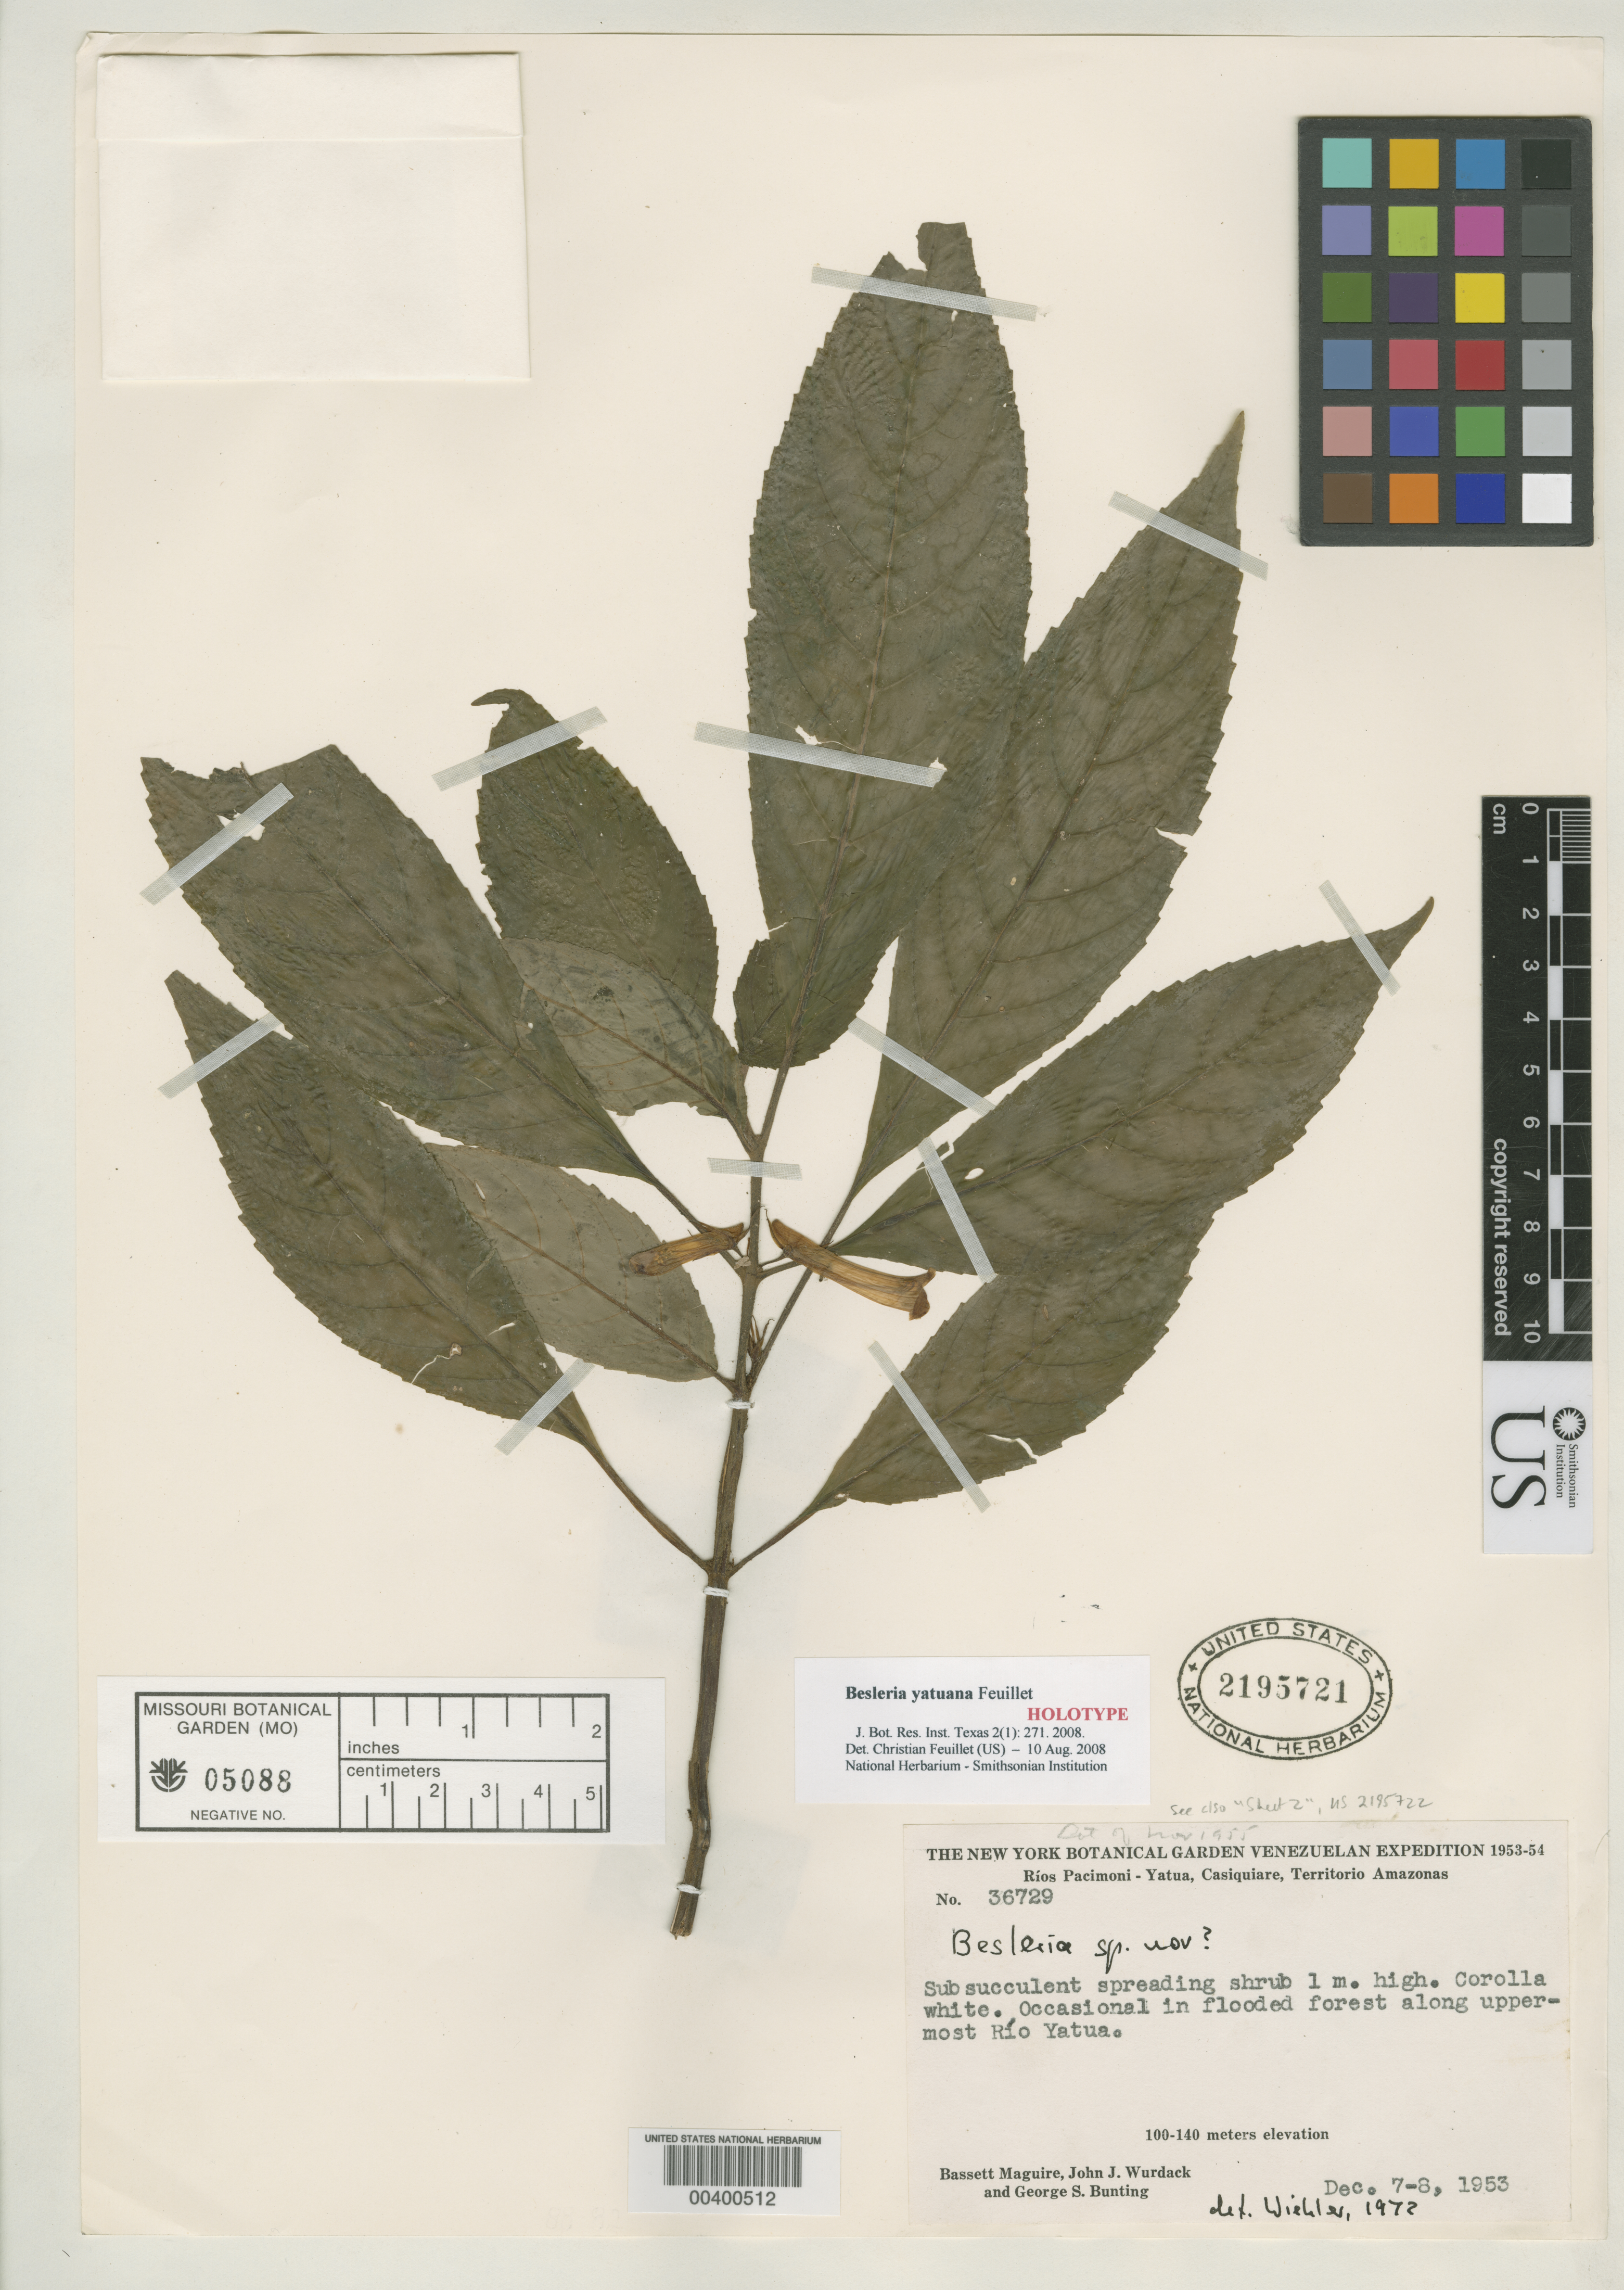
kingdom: Plantae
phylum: Tracheophyta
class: Magnoliopsida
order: Lamiales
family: Gesneriaceae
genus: Besleria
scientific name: Besleria yatuana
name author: Feuillet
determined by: Feuillet, C.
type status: Holotype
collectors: B. Maguire, J. J. Wurdack & G. S. Bunting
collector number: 36729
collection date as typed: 07 Dec 1953 to 08 Dec 1953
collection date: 1953-12-07/1953-12-08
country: Venezuela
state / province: Amazonas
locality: Ríos Pacimoni-Yatua, Casiquiare, Territorio Amazonas. Occasional in flooded forest along uppermost Río Yatua.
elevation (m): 100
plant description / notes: Annotated as holotype and explicitly cited as such by sheet number in protologue. See also "Sheet 2", mounted as US 2195722 but annotated and cited by sheet number in protologue as "isotype".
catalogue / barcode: US 2195721